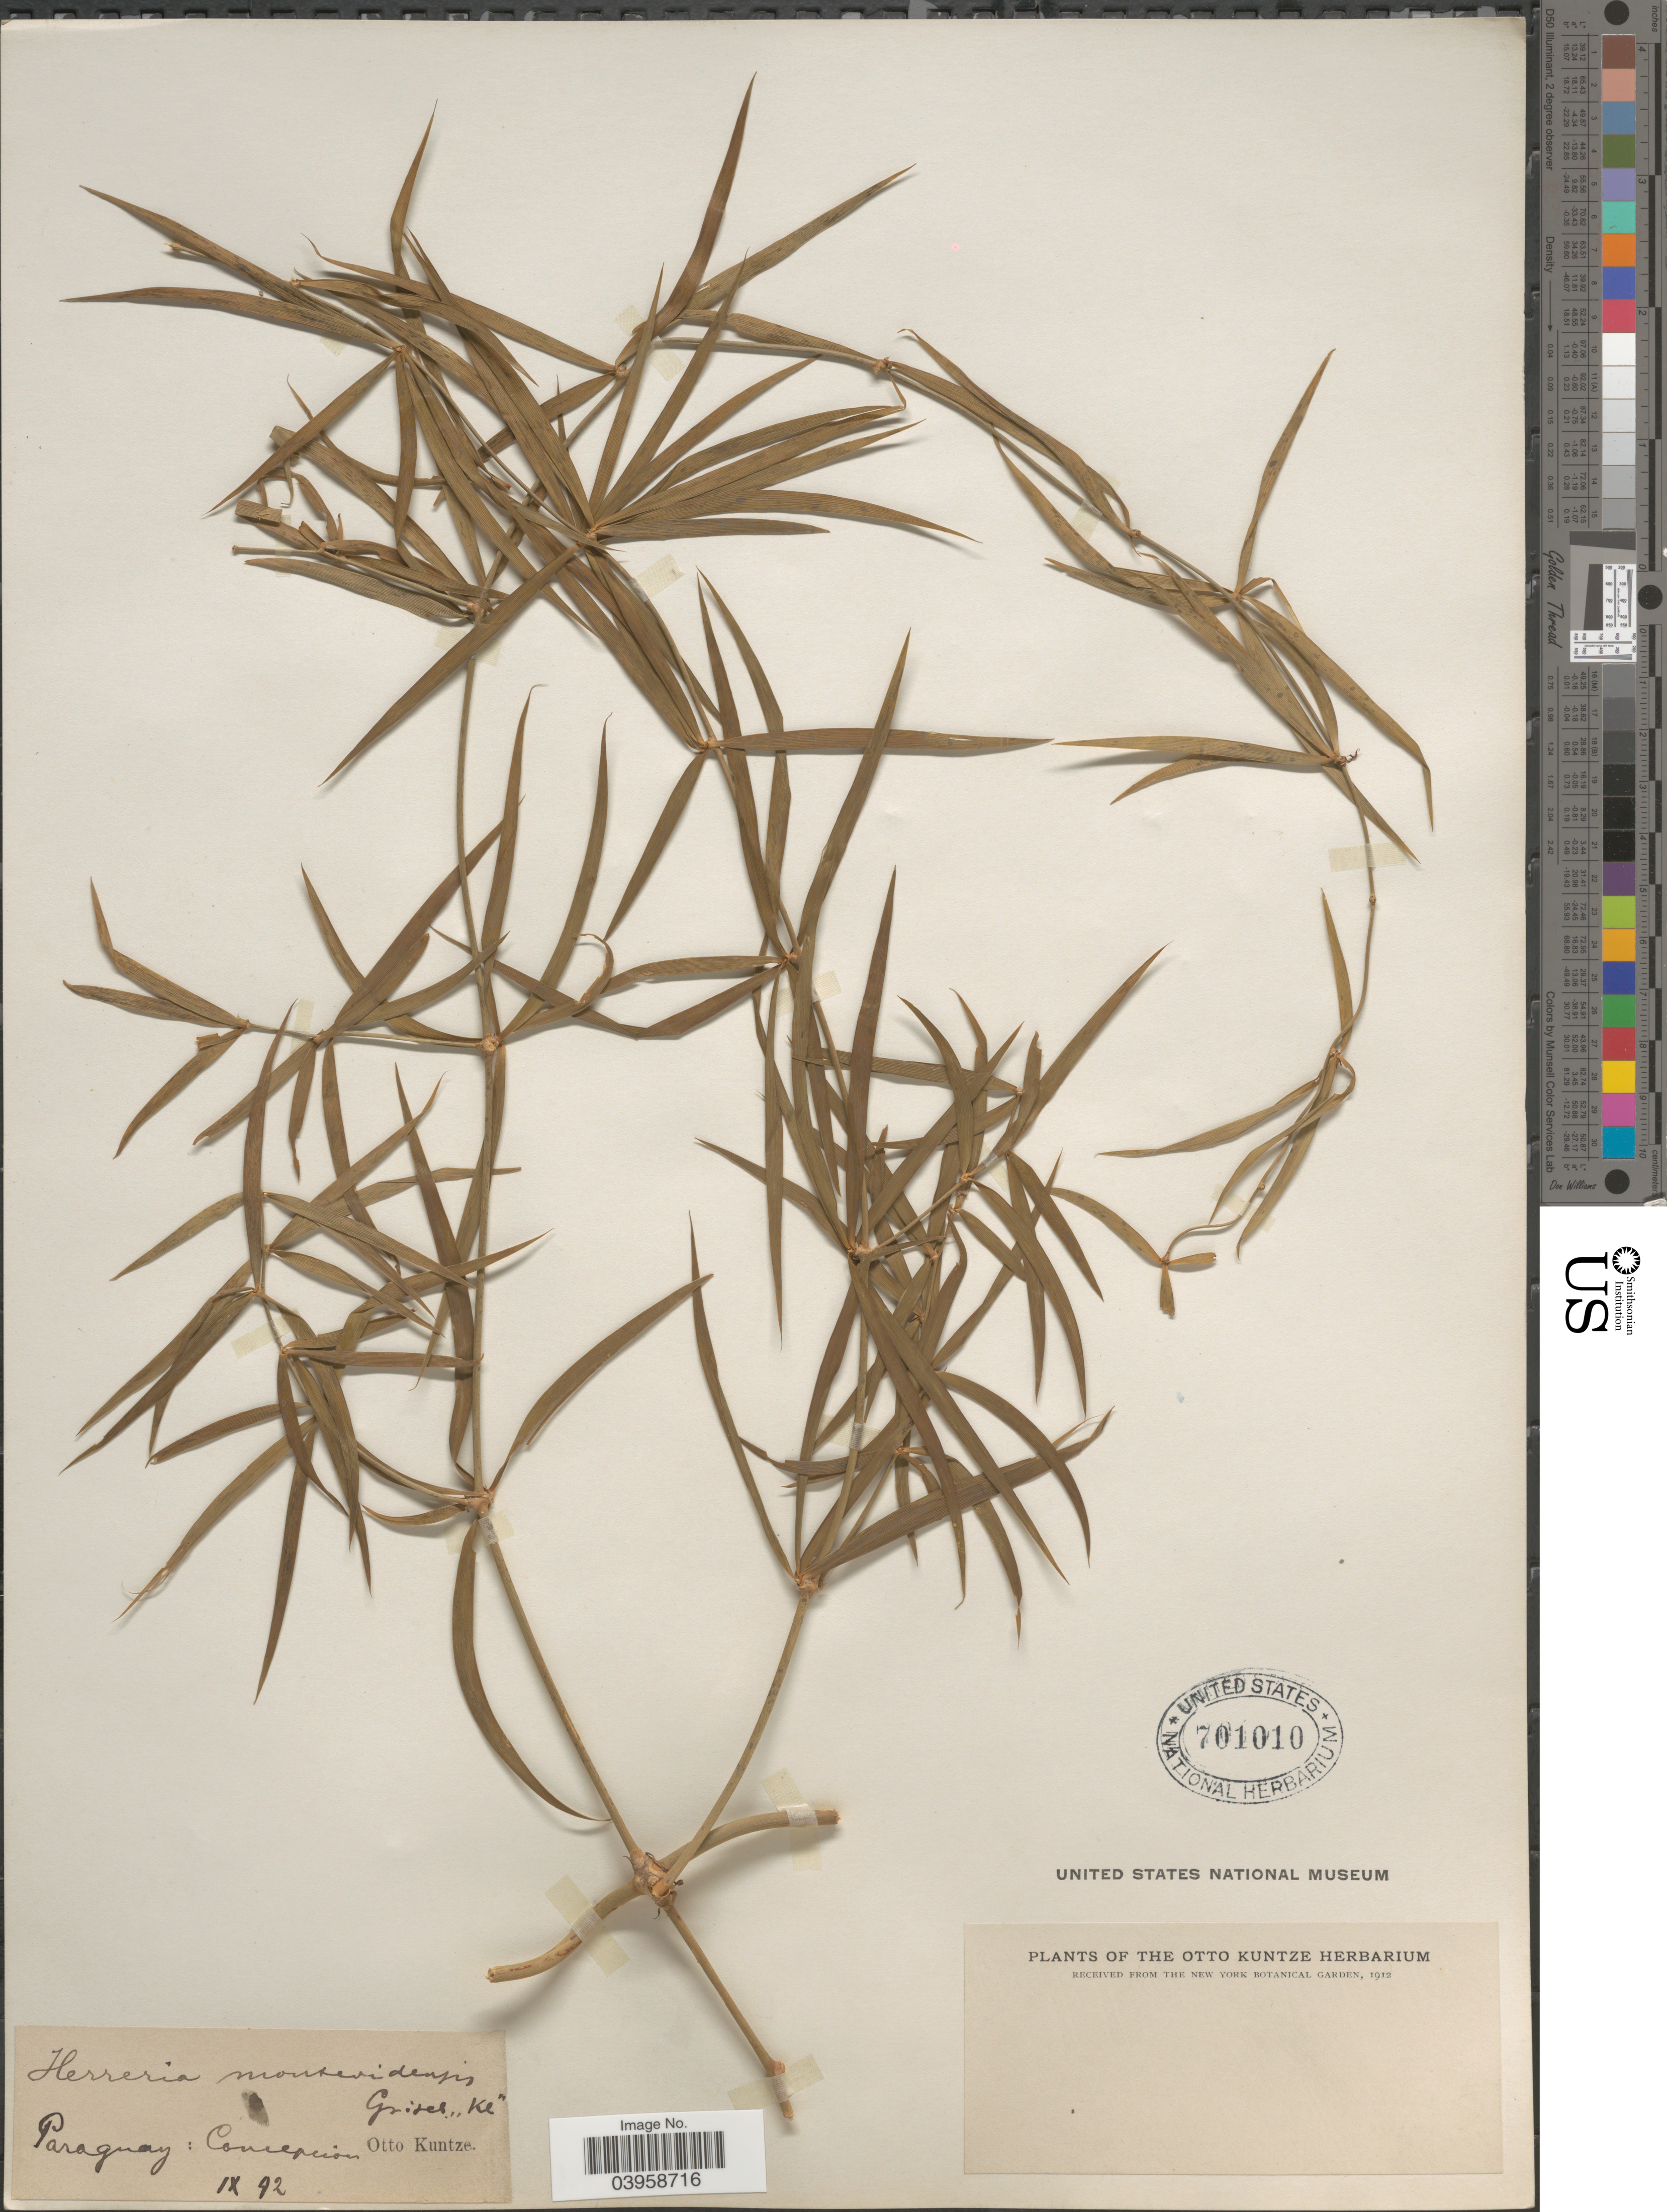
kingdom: Plantae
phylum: Tracheophyta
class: Liliopsida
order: Asparagales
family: Asparagaceae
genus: Herreria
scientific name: Herreria montevidensis var. montevidensis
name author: Klotzsch ex Griseb.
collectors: C.E.O. Kuntze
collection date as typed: Transcribed d/m/y: /9/92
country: Paraguay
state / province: Concepcion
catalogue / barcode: US 701010